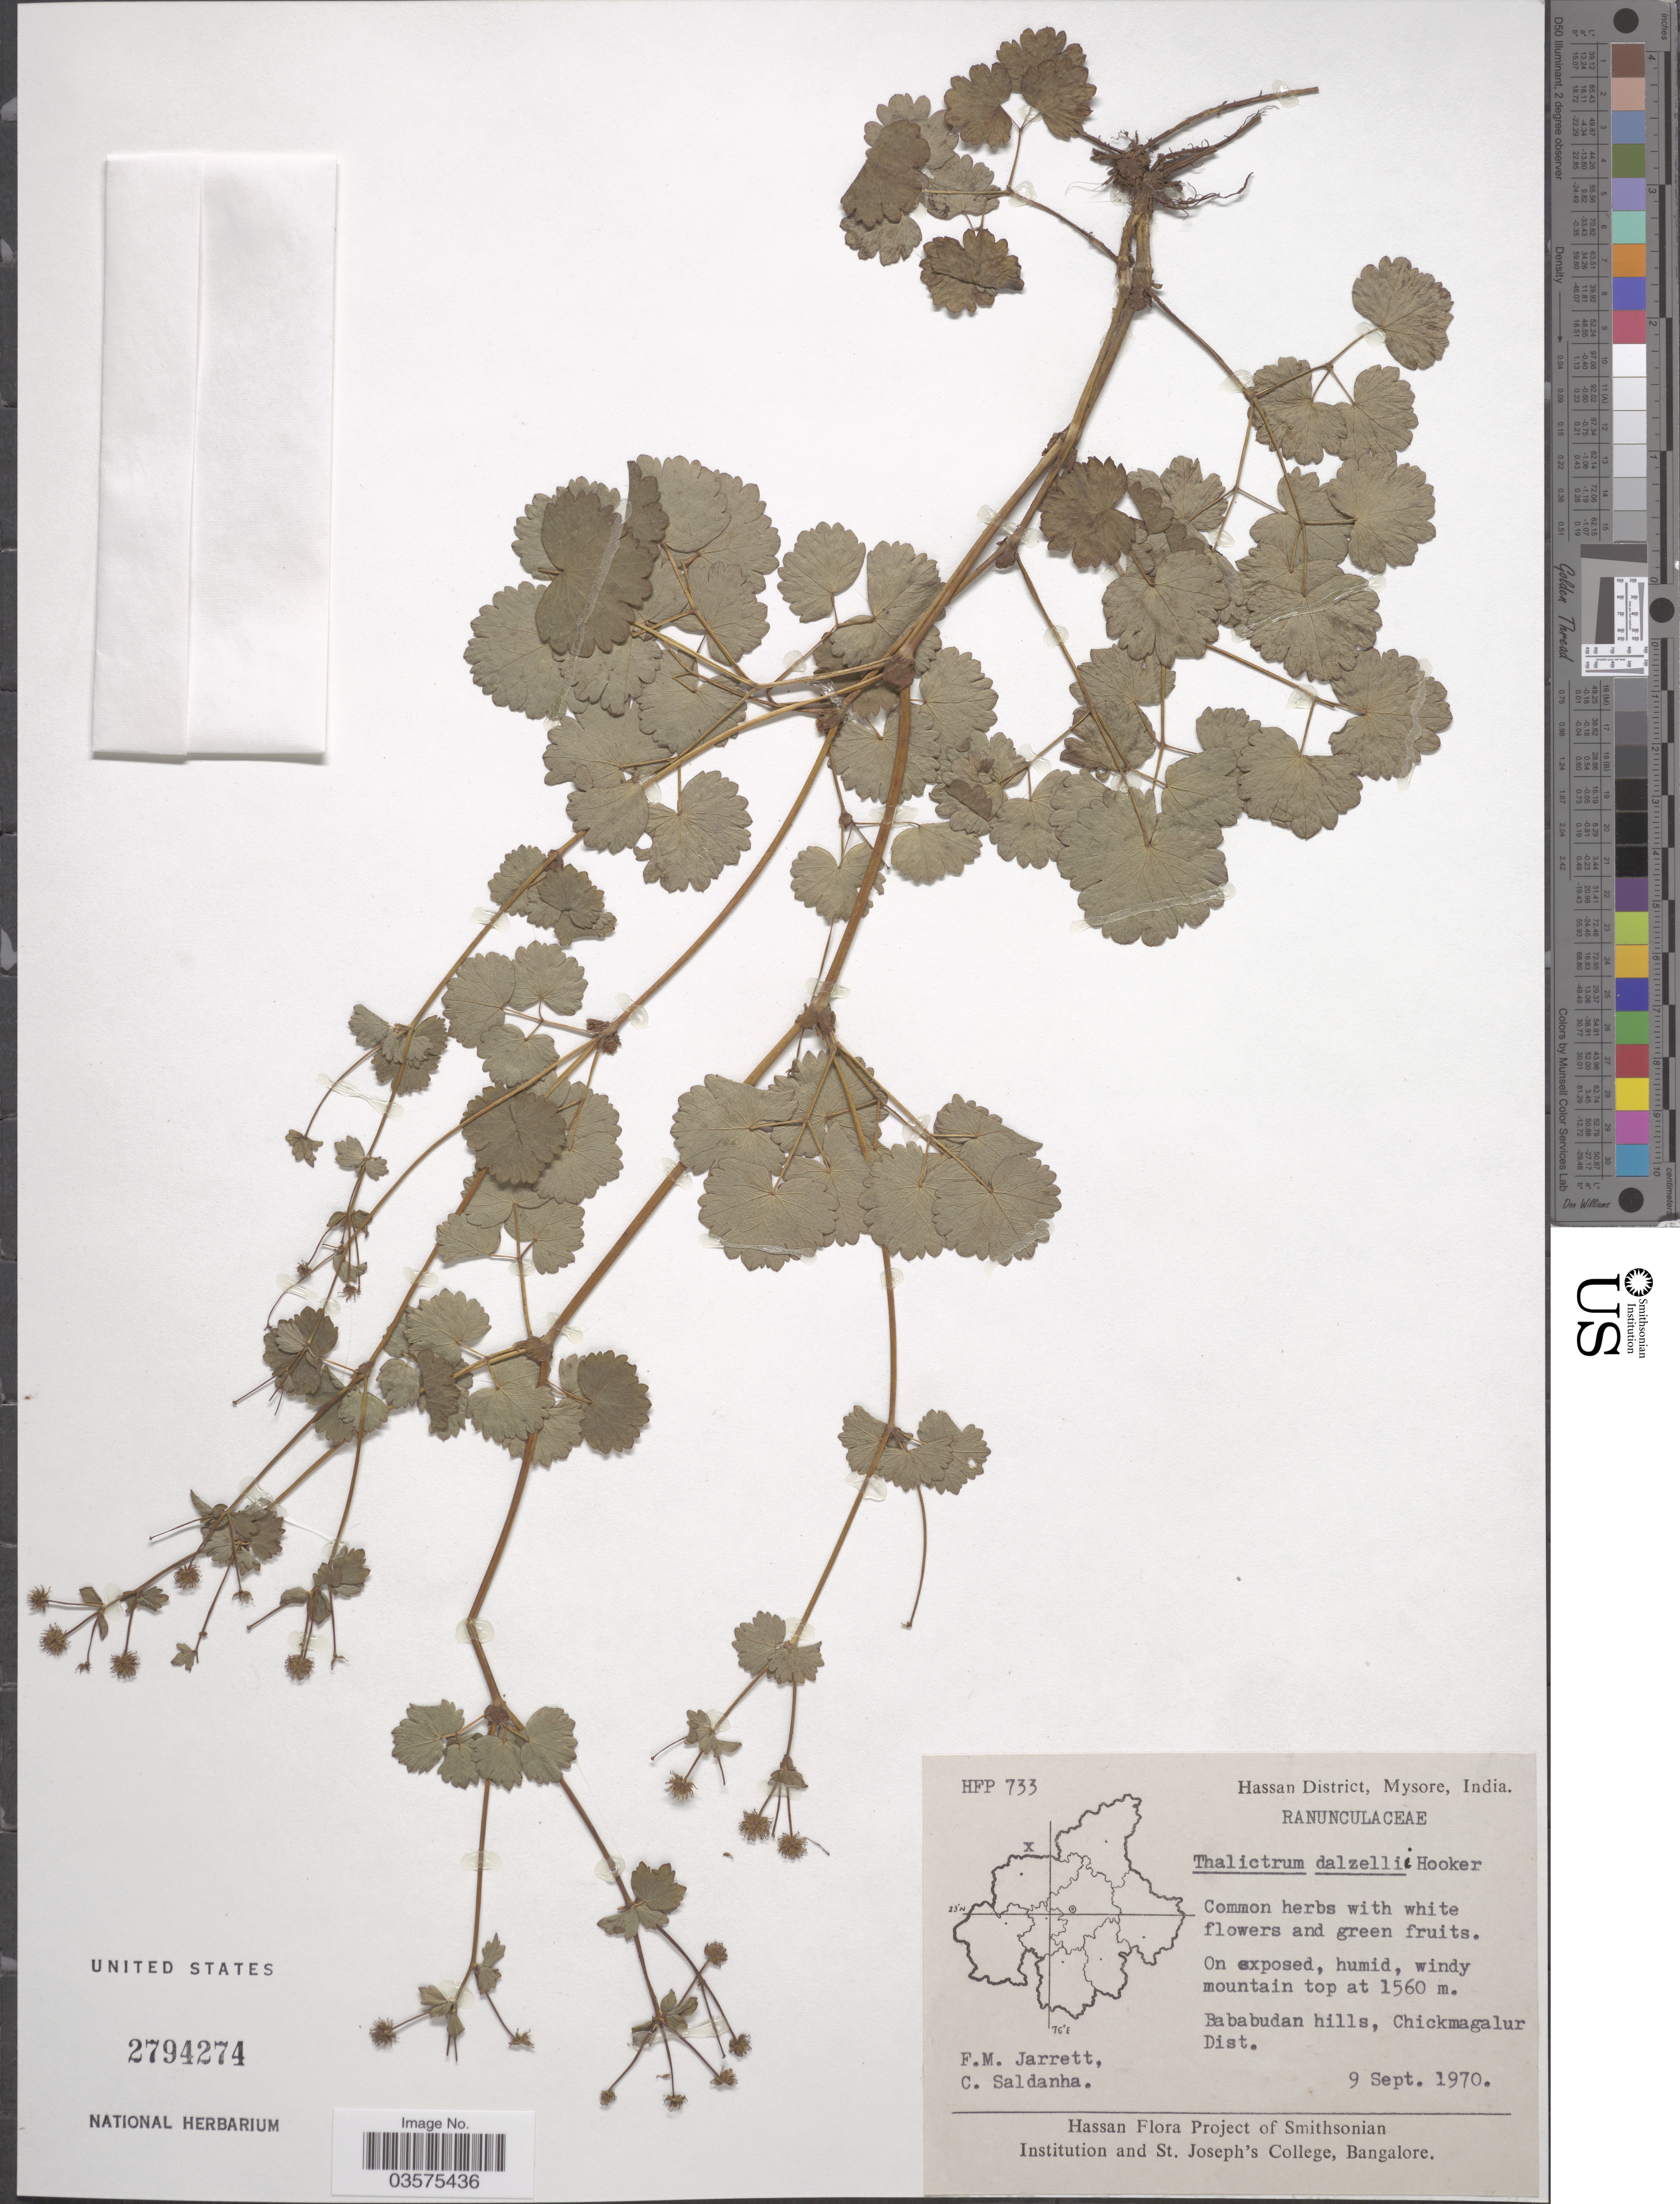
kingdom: Plantae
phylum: Tracheophyta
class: Magnoliopsida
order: Ranunculales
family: Ranunculaceae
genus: Thalictrum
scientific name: Thalictrum dalzellii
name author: Hook.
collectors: F. M. Jarrett & C. Saldanha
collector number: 733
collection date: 1970-09-09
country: India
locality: Hassan District, Mysore. Bababudan hills, Chickmagalur Dist.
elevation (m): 1560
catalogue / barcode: US 2794274